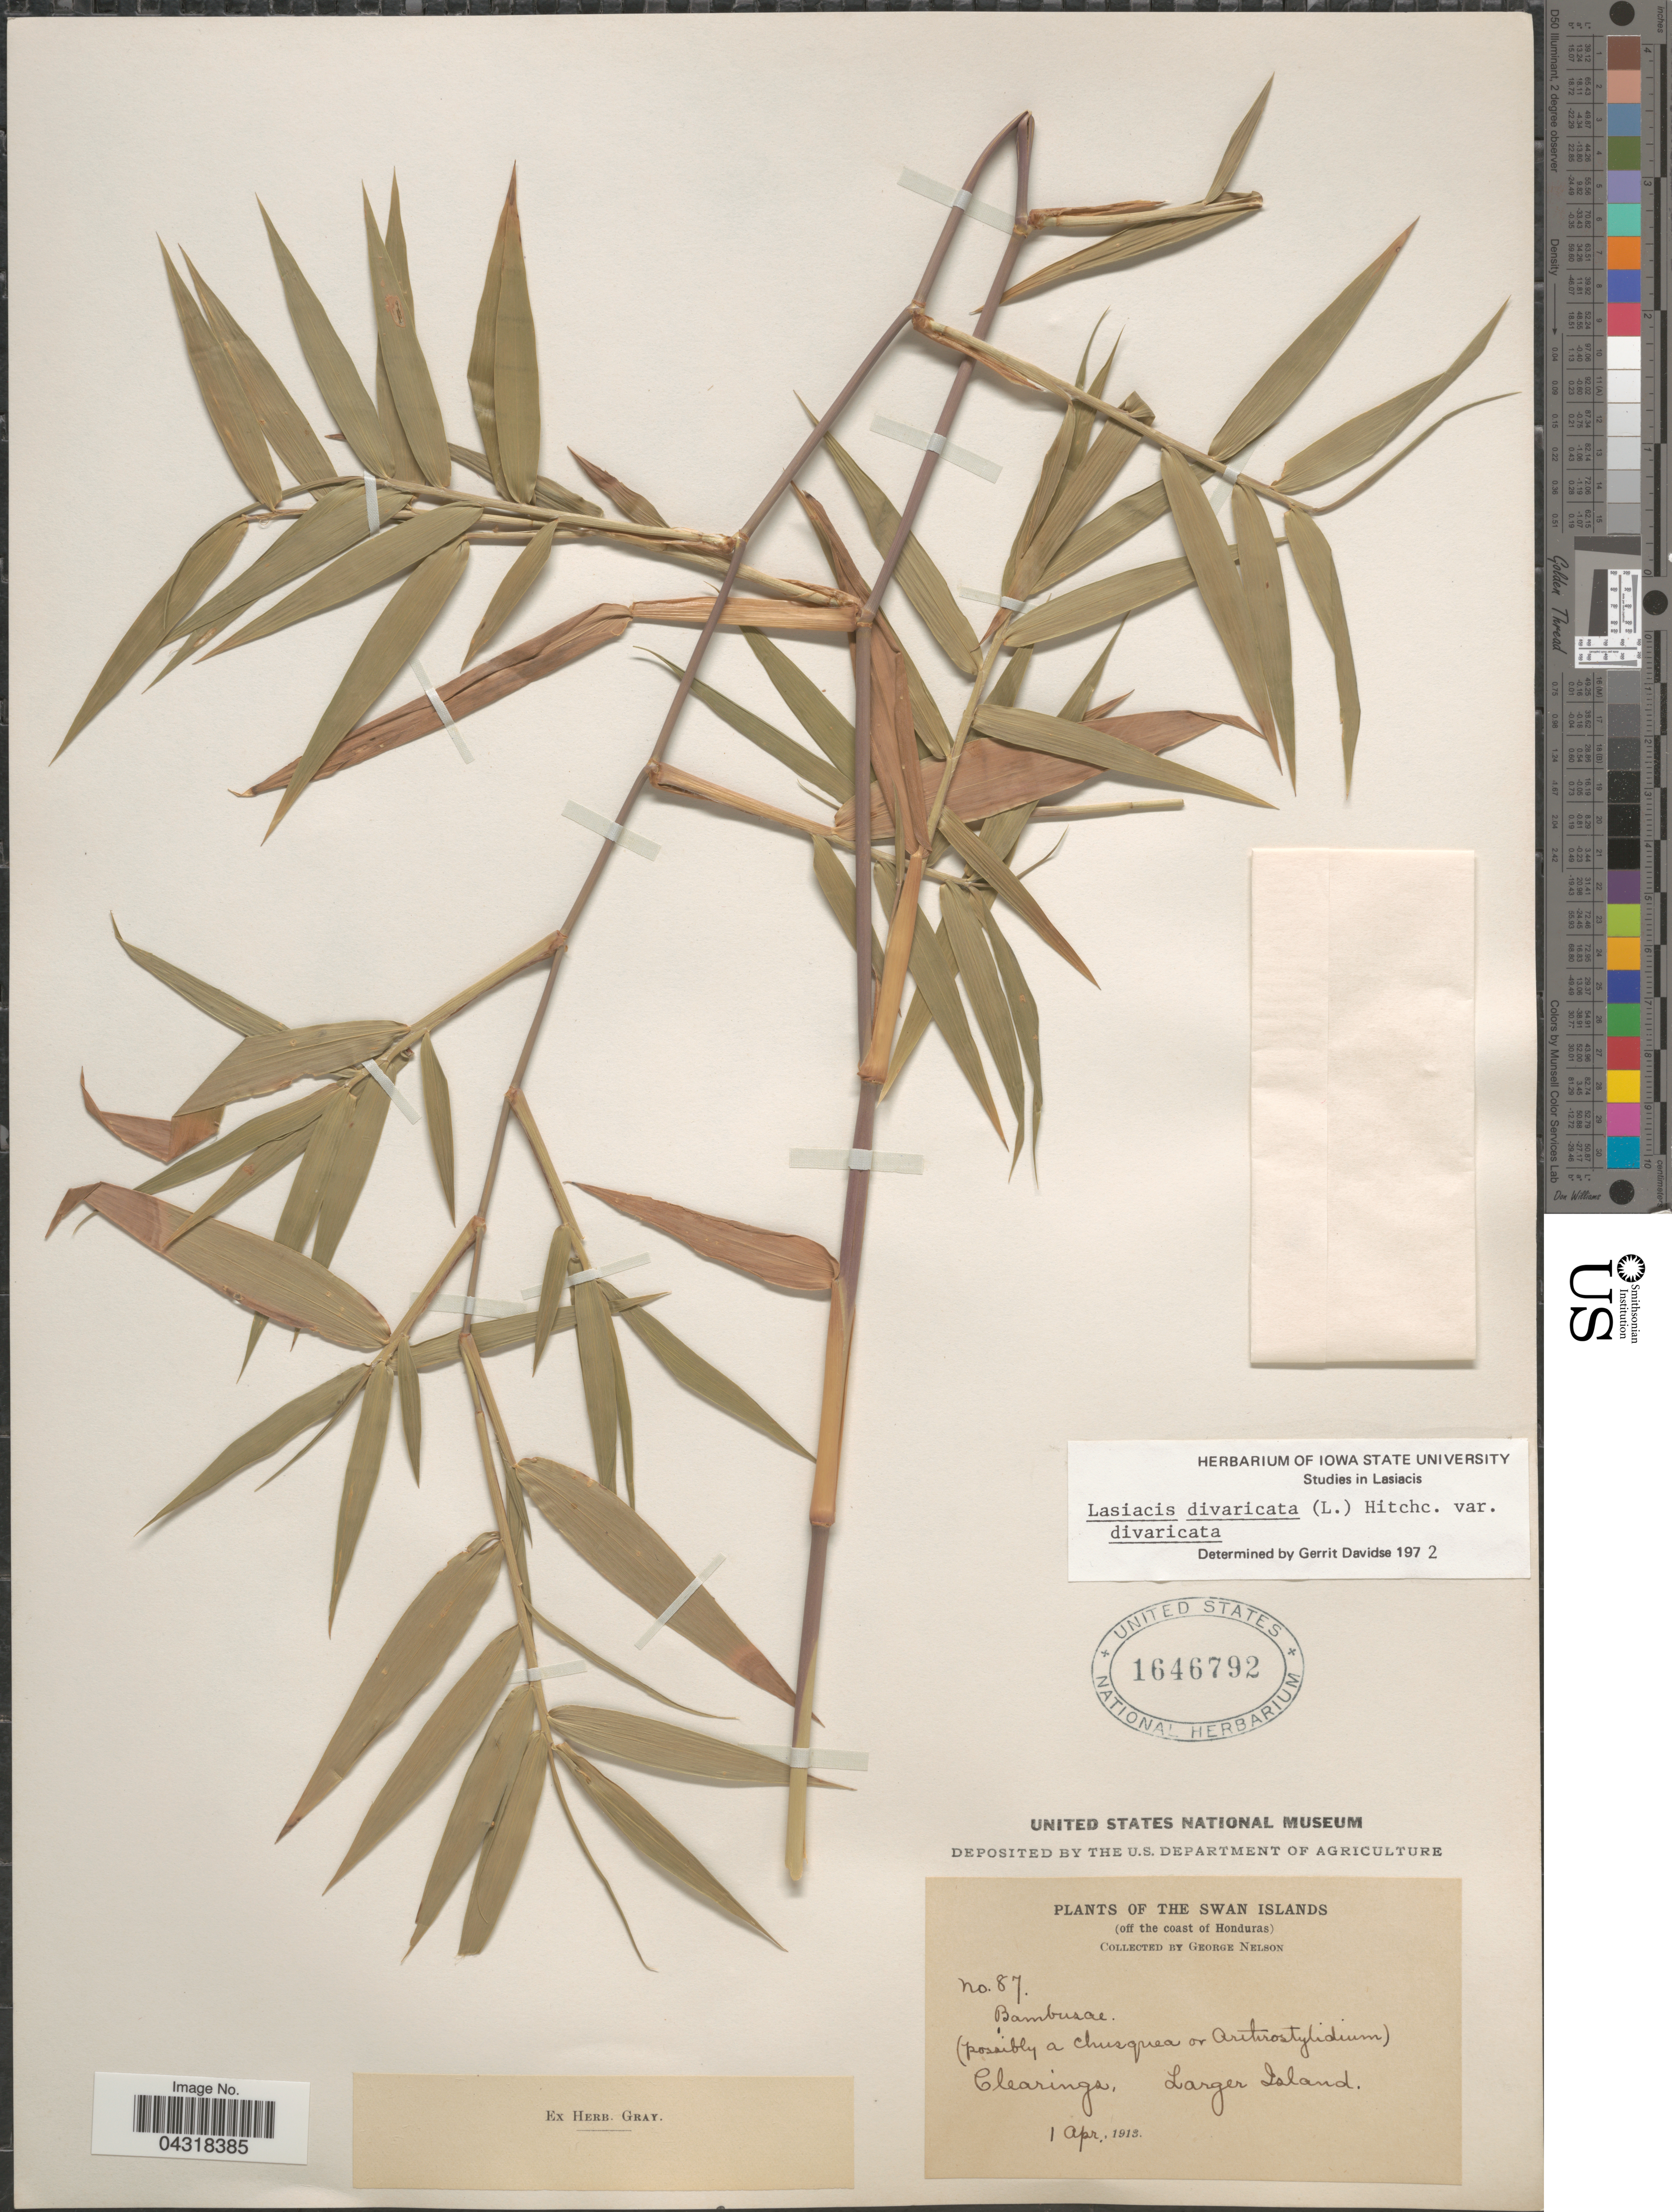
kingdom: Plantae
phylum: Tracheophyta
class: Liliopsida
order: Poales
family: Poaceae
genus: Lasiacis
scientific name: Lasiacis divaricata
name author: (L.) Hitchc.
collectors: G. Nelson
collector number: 87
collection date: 1913-04-01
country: Honduras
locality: The Swan Islands. (off the coast of Honduras). Clearings, Larger Island.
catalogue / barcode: US 1646792